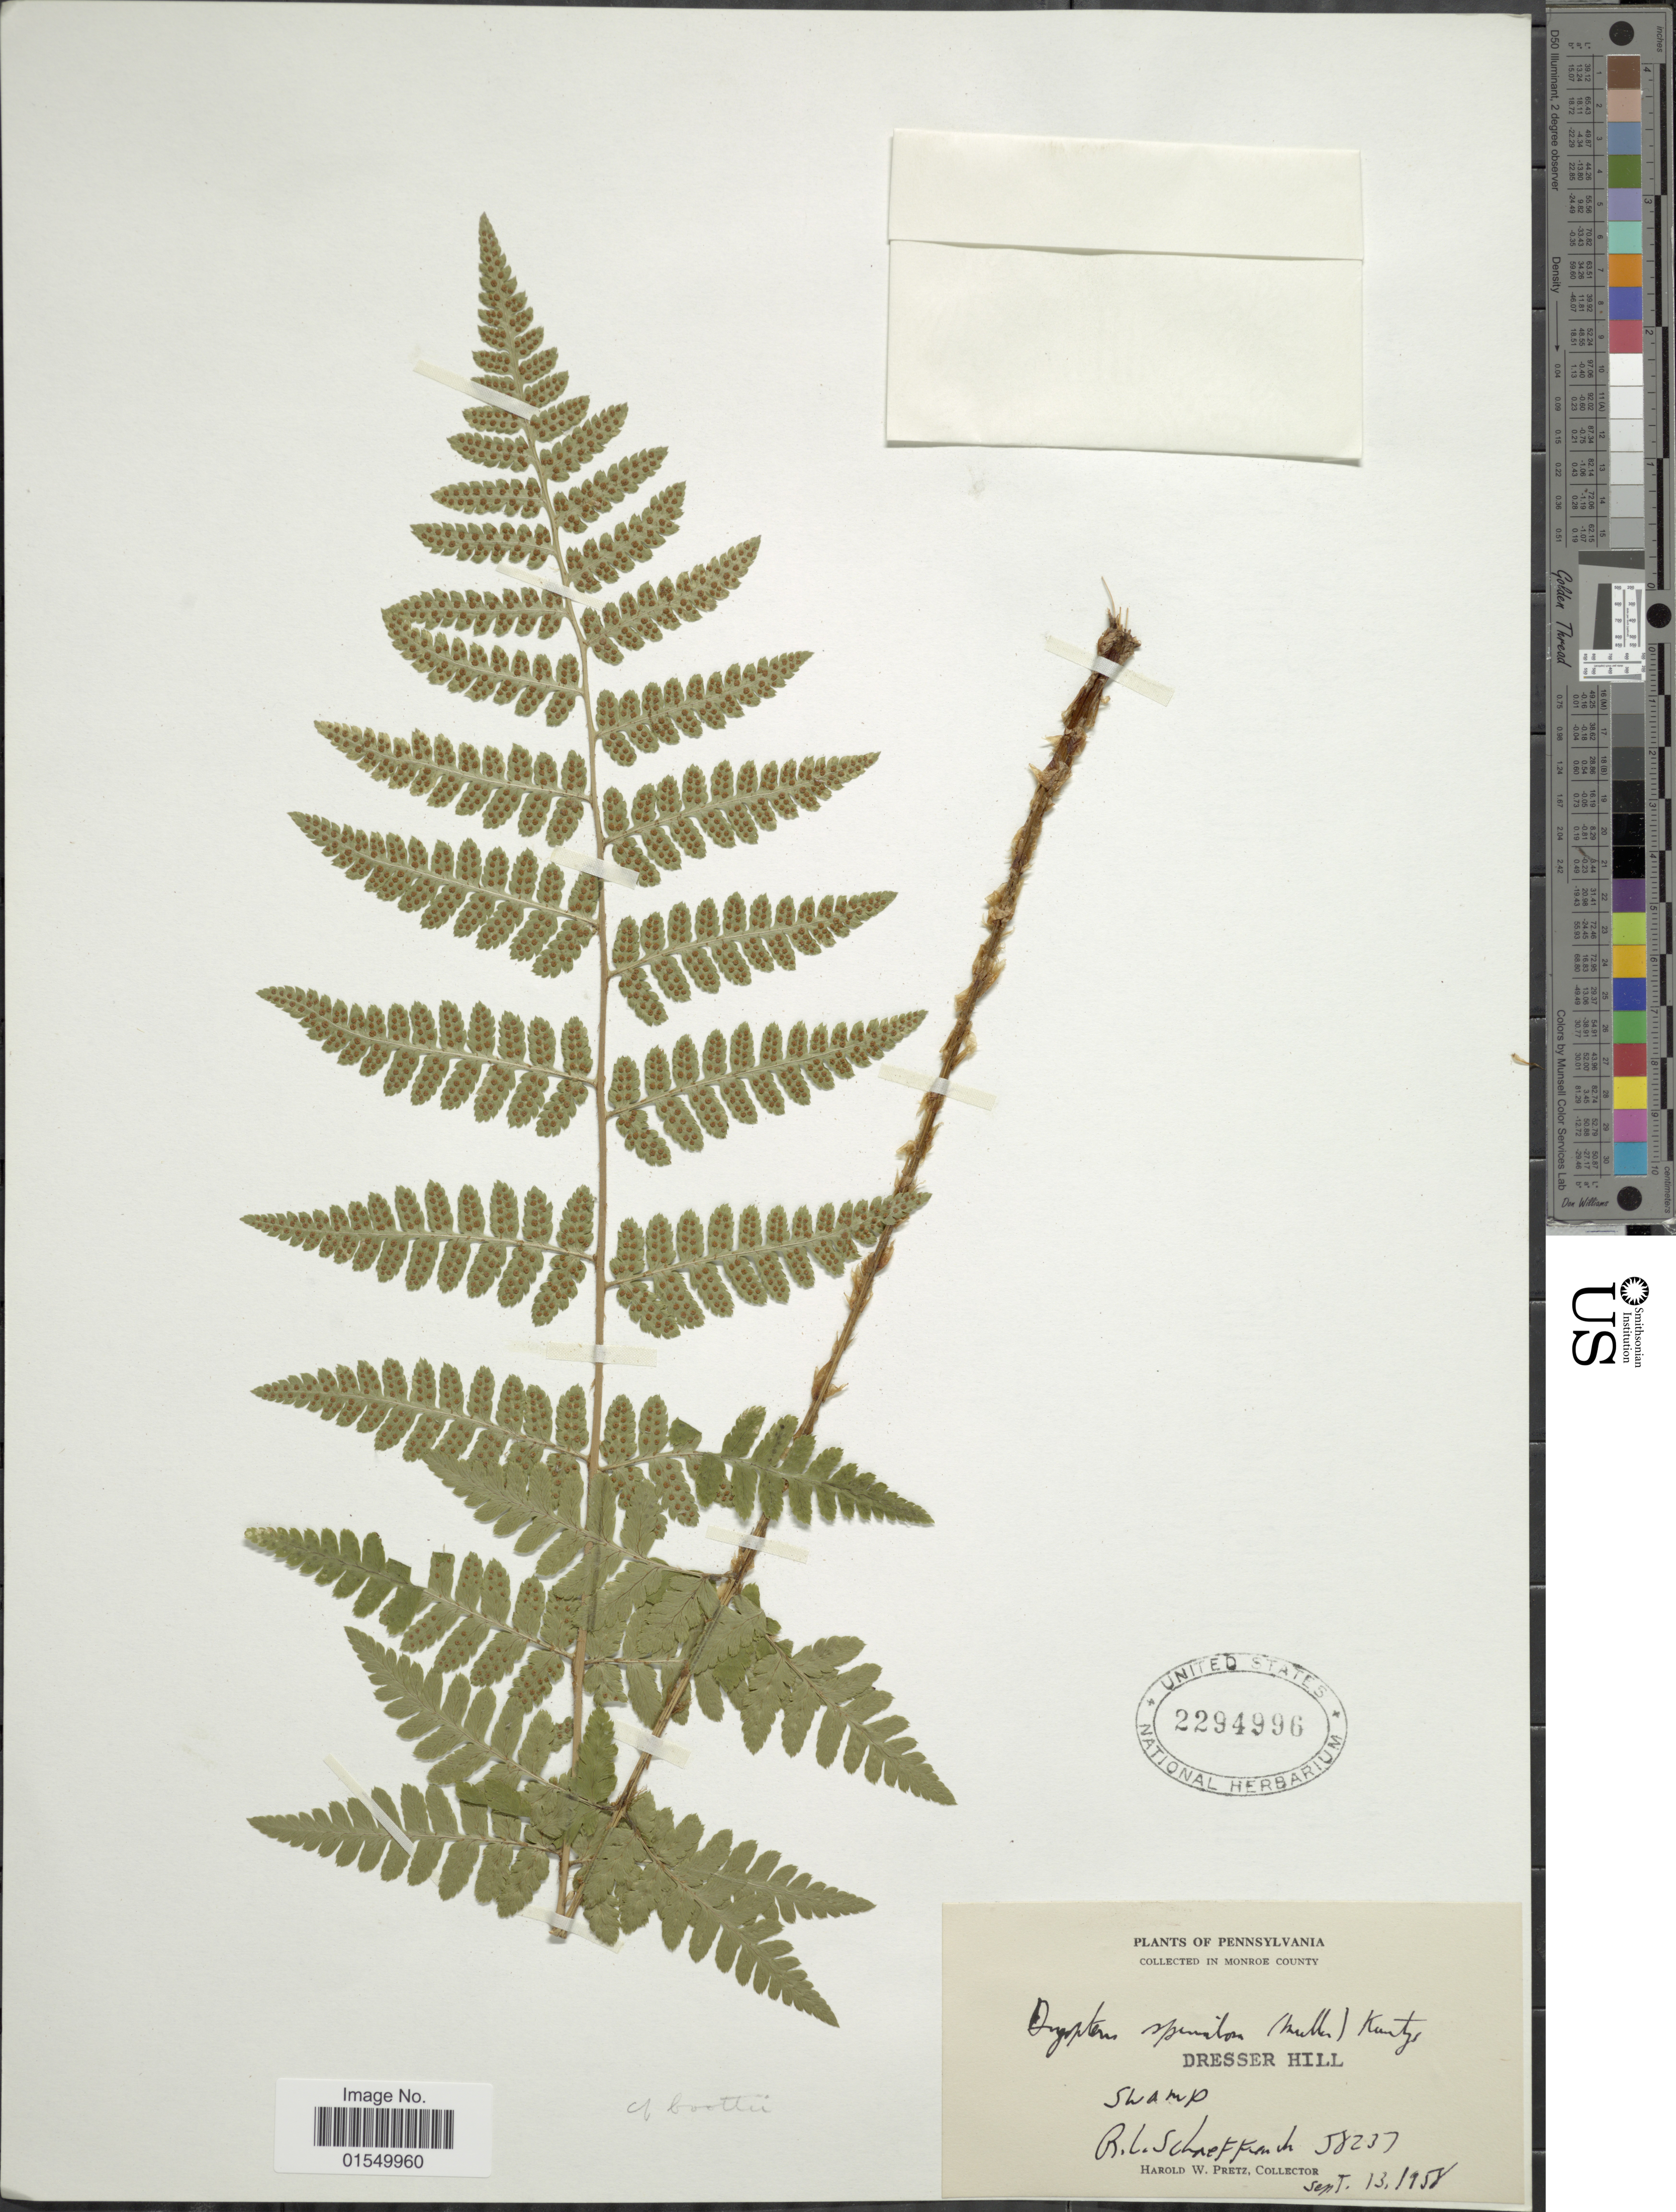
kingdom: Plantae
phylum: Tracheophyta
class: Polypodiopsida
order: Polypodiales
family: Dryopteridaceae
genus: Dryopteris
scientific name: Dryopteris x boottii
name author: Underw.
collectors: R. L. Schaeffer Jr. & H. W. Pretz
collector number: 58237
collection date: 1958-09-13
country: United States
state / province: Pennsylvania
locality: Monroe County, Dresser Hill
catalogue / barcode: US 2294996